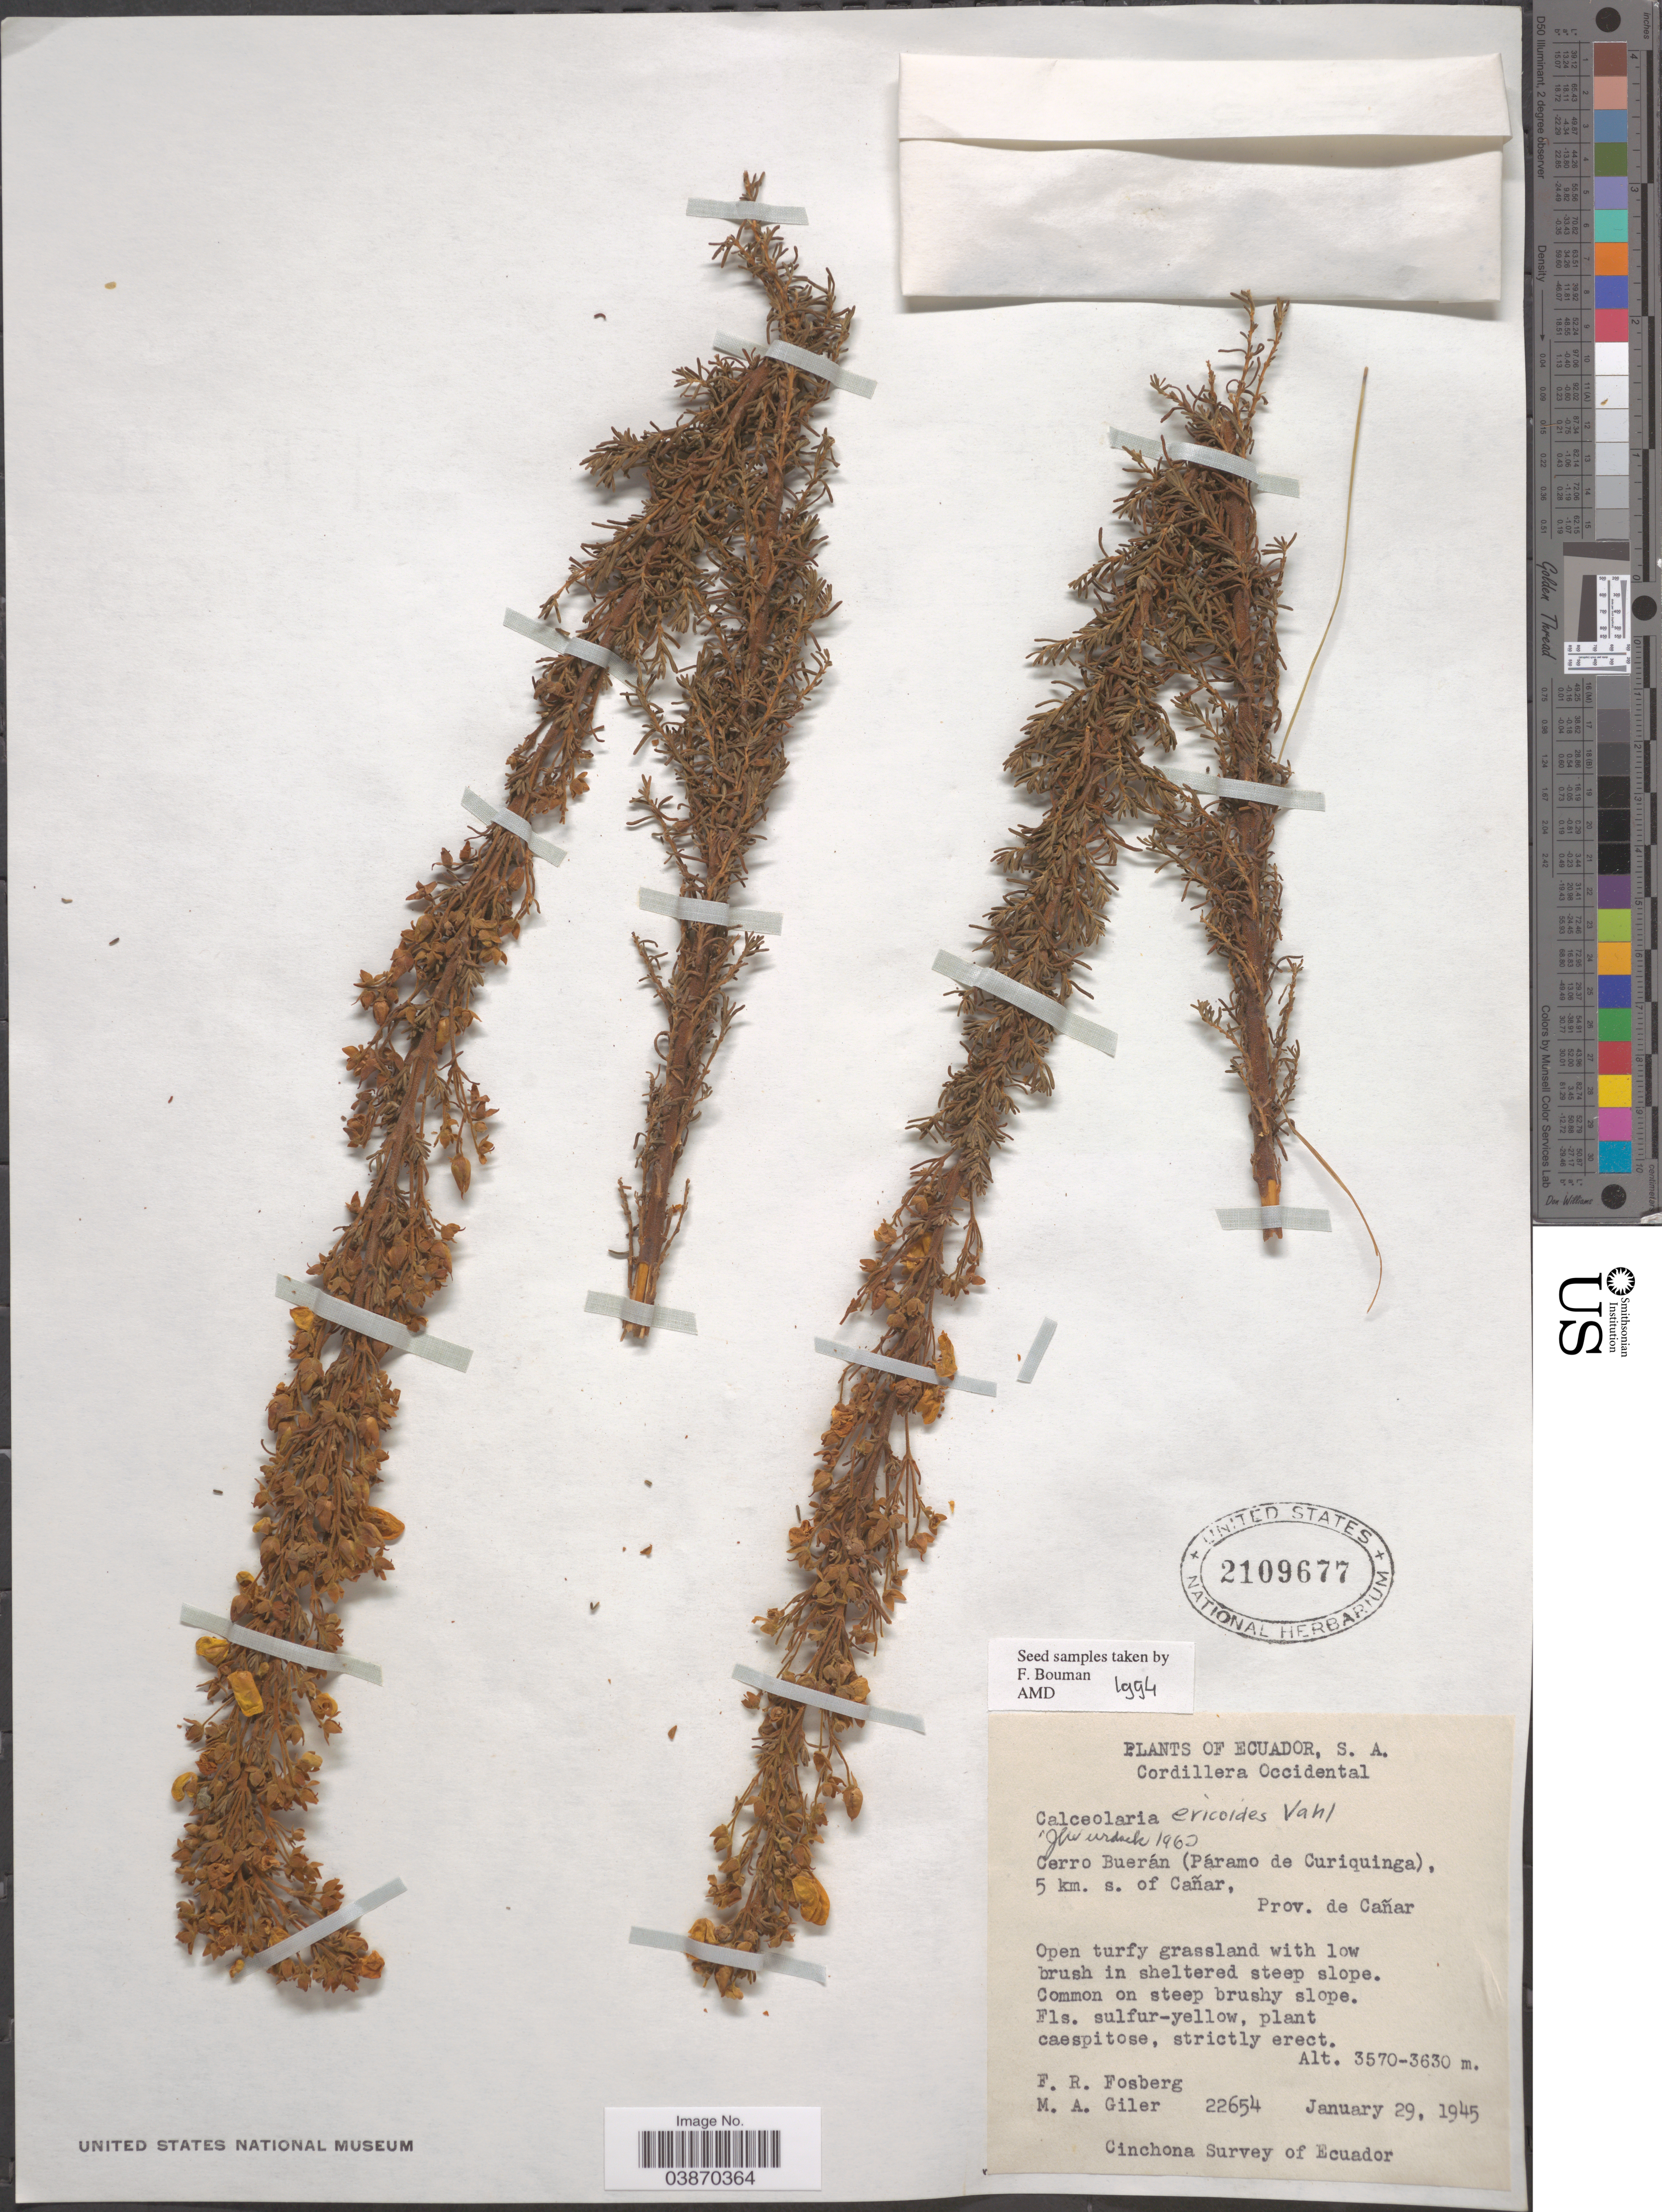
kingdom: Plantae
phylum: Tracheophyta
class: Magnoliopsida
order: Lamiales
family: Calceolariaceae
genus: Calceolaria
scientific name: Calceolaria ericoides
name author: Juss. ex Vahl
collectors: F. R. Fosberg & M. Giler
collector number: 22654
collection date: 1945-01-29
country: Ecuador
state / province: Cañar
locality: Cordillera Occidental. Cerro Buerán (Páramo de Curiquinga), 5 km. s. of Cañar.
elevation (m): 3570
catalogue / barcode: US 2109677